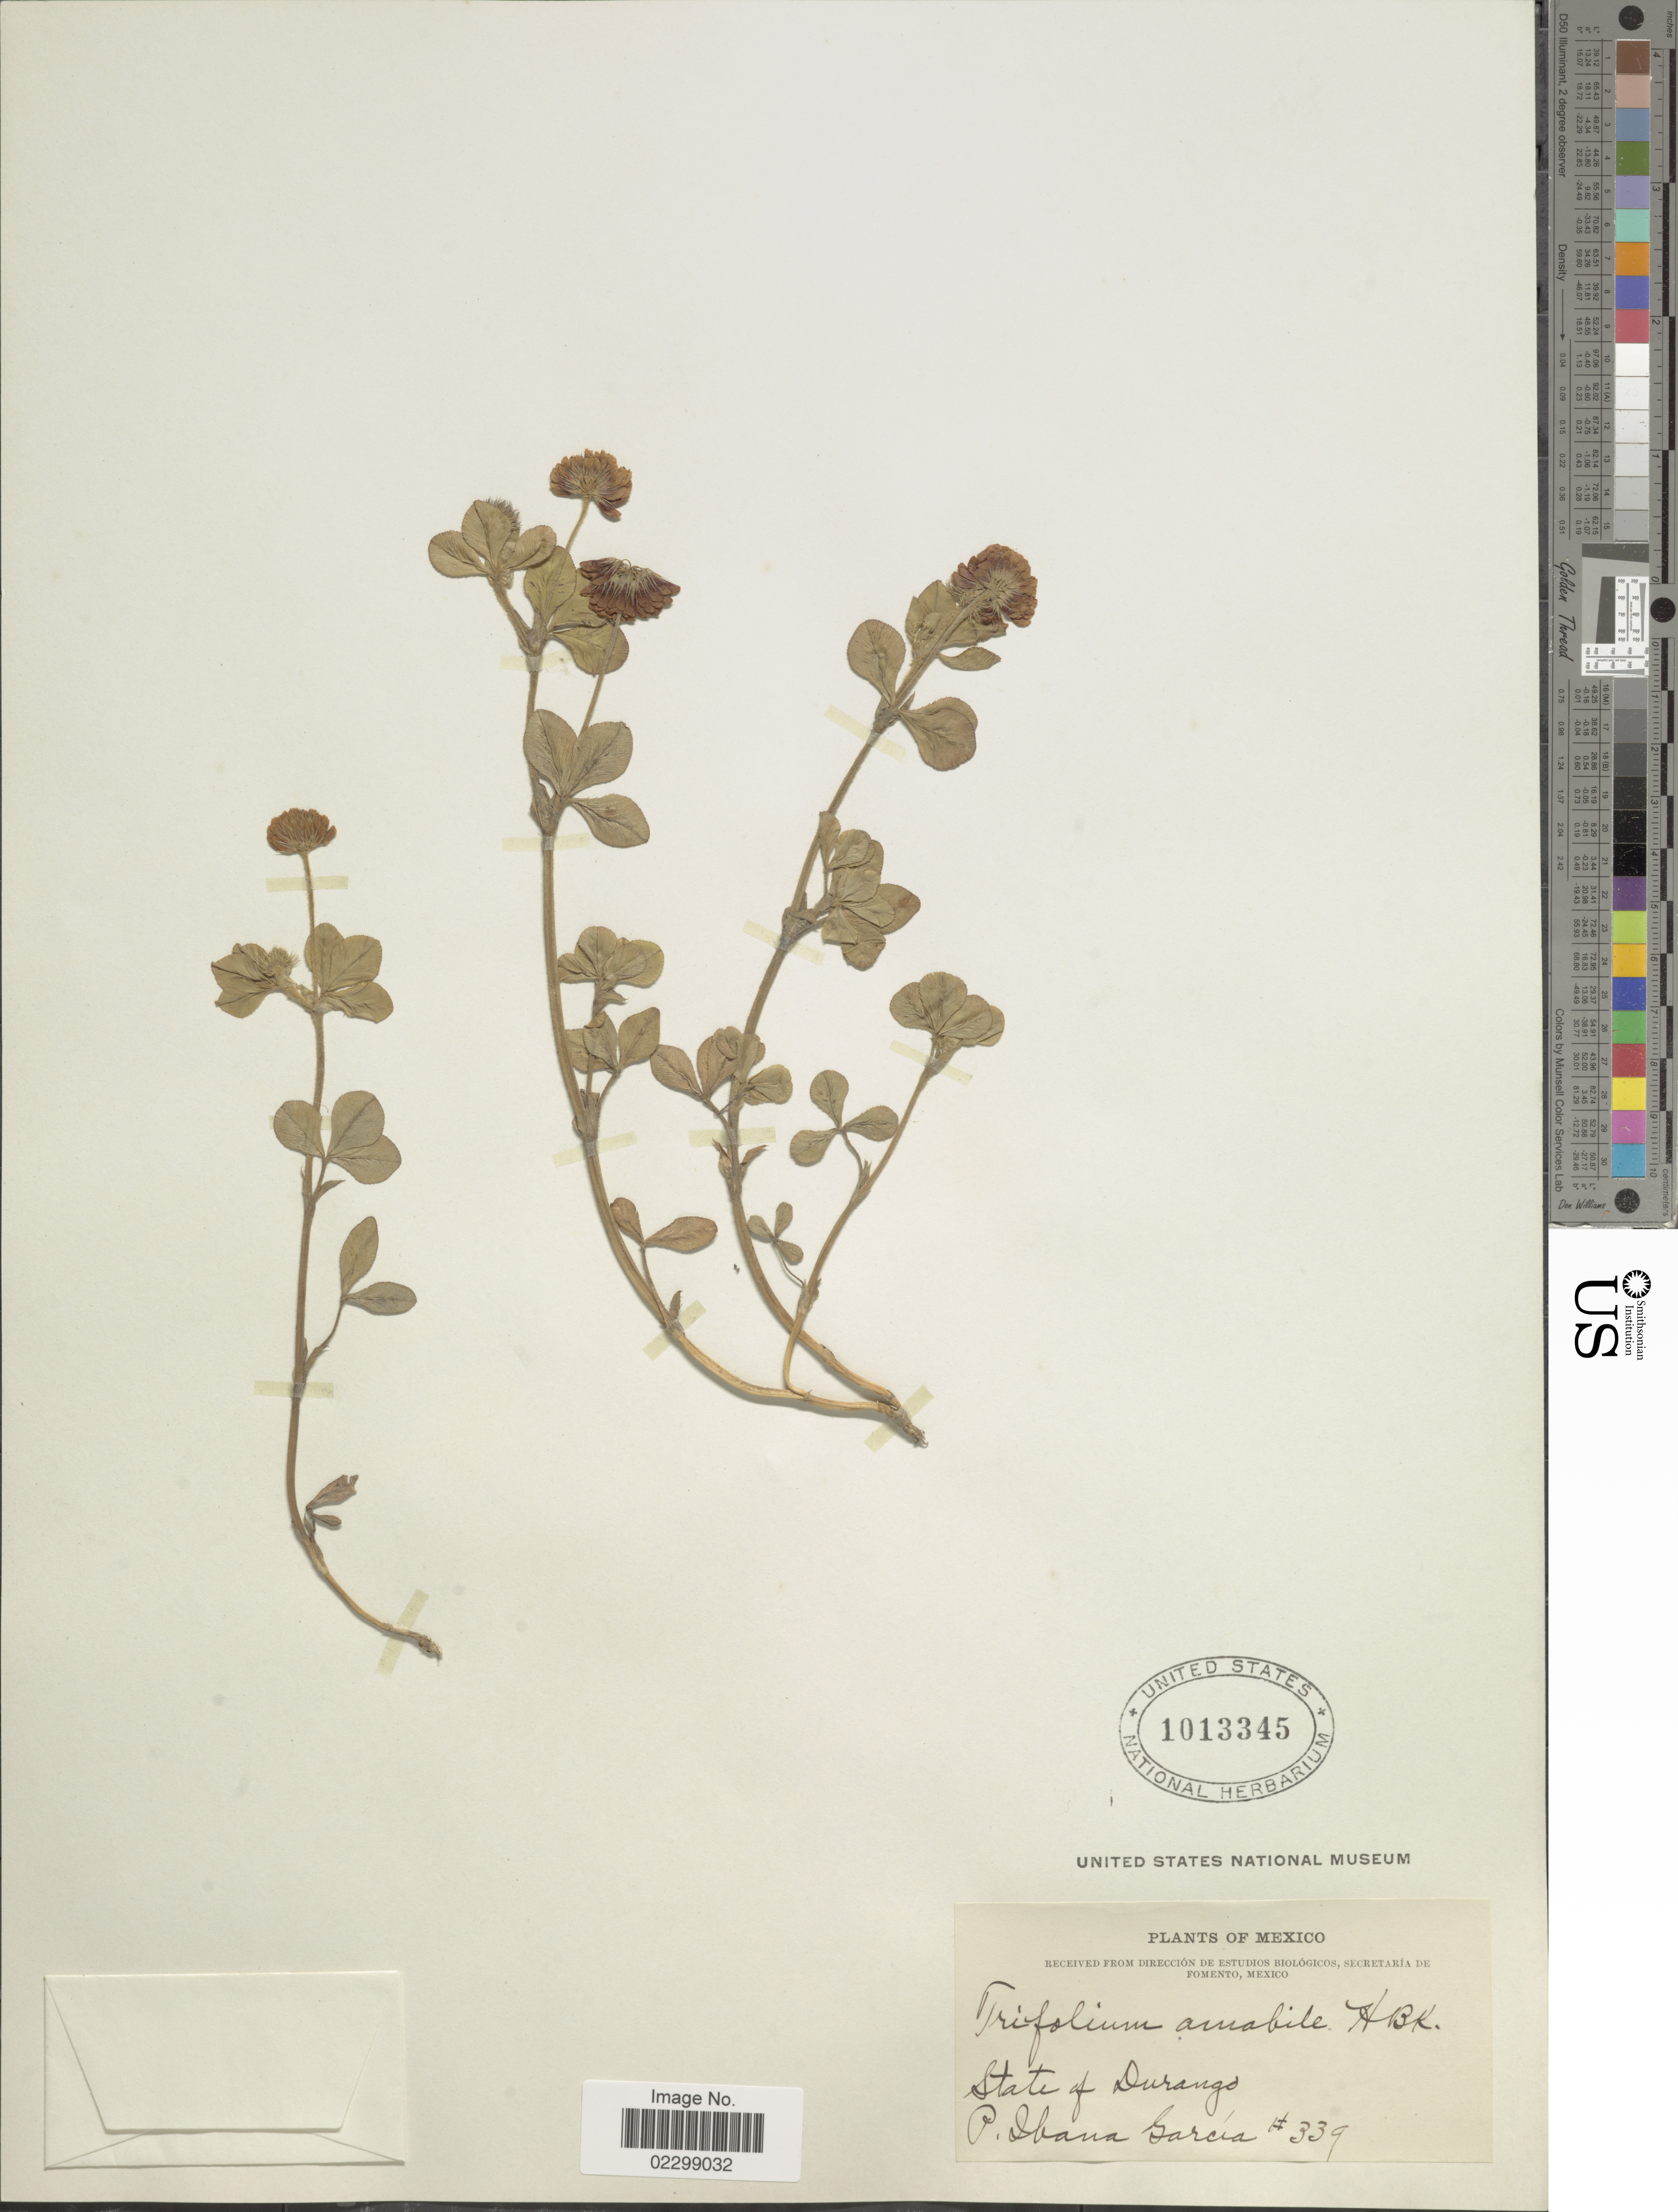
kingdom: Plantae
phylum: Tracheophyta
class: Magnoliopsida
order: Fabales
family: Fabaceae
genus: Trifolium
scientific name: Trifolium mexicanum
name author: Hemsl.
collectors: P. I. Garcia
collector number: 339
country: Mexico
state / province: Durango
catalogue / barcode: US 1013345